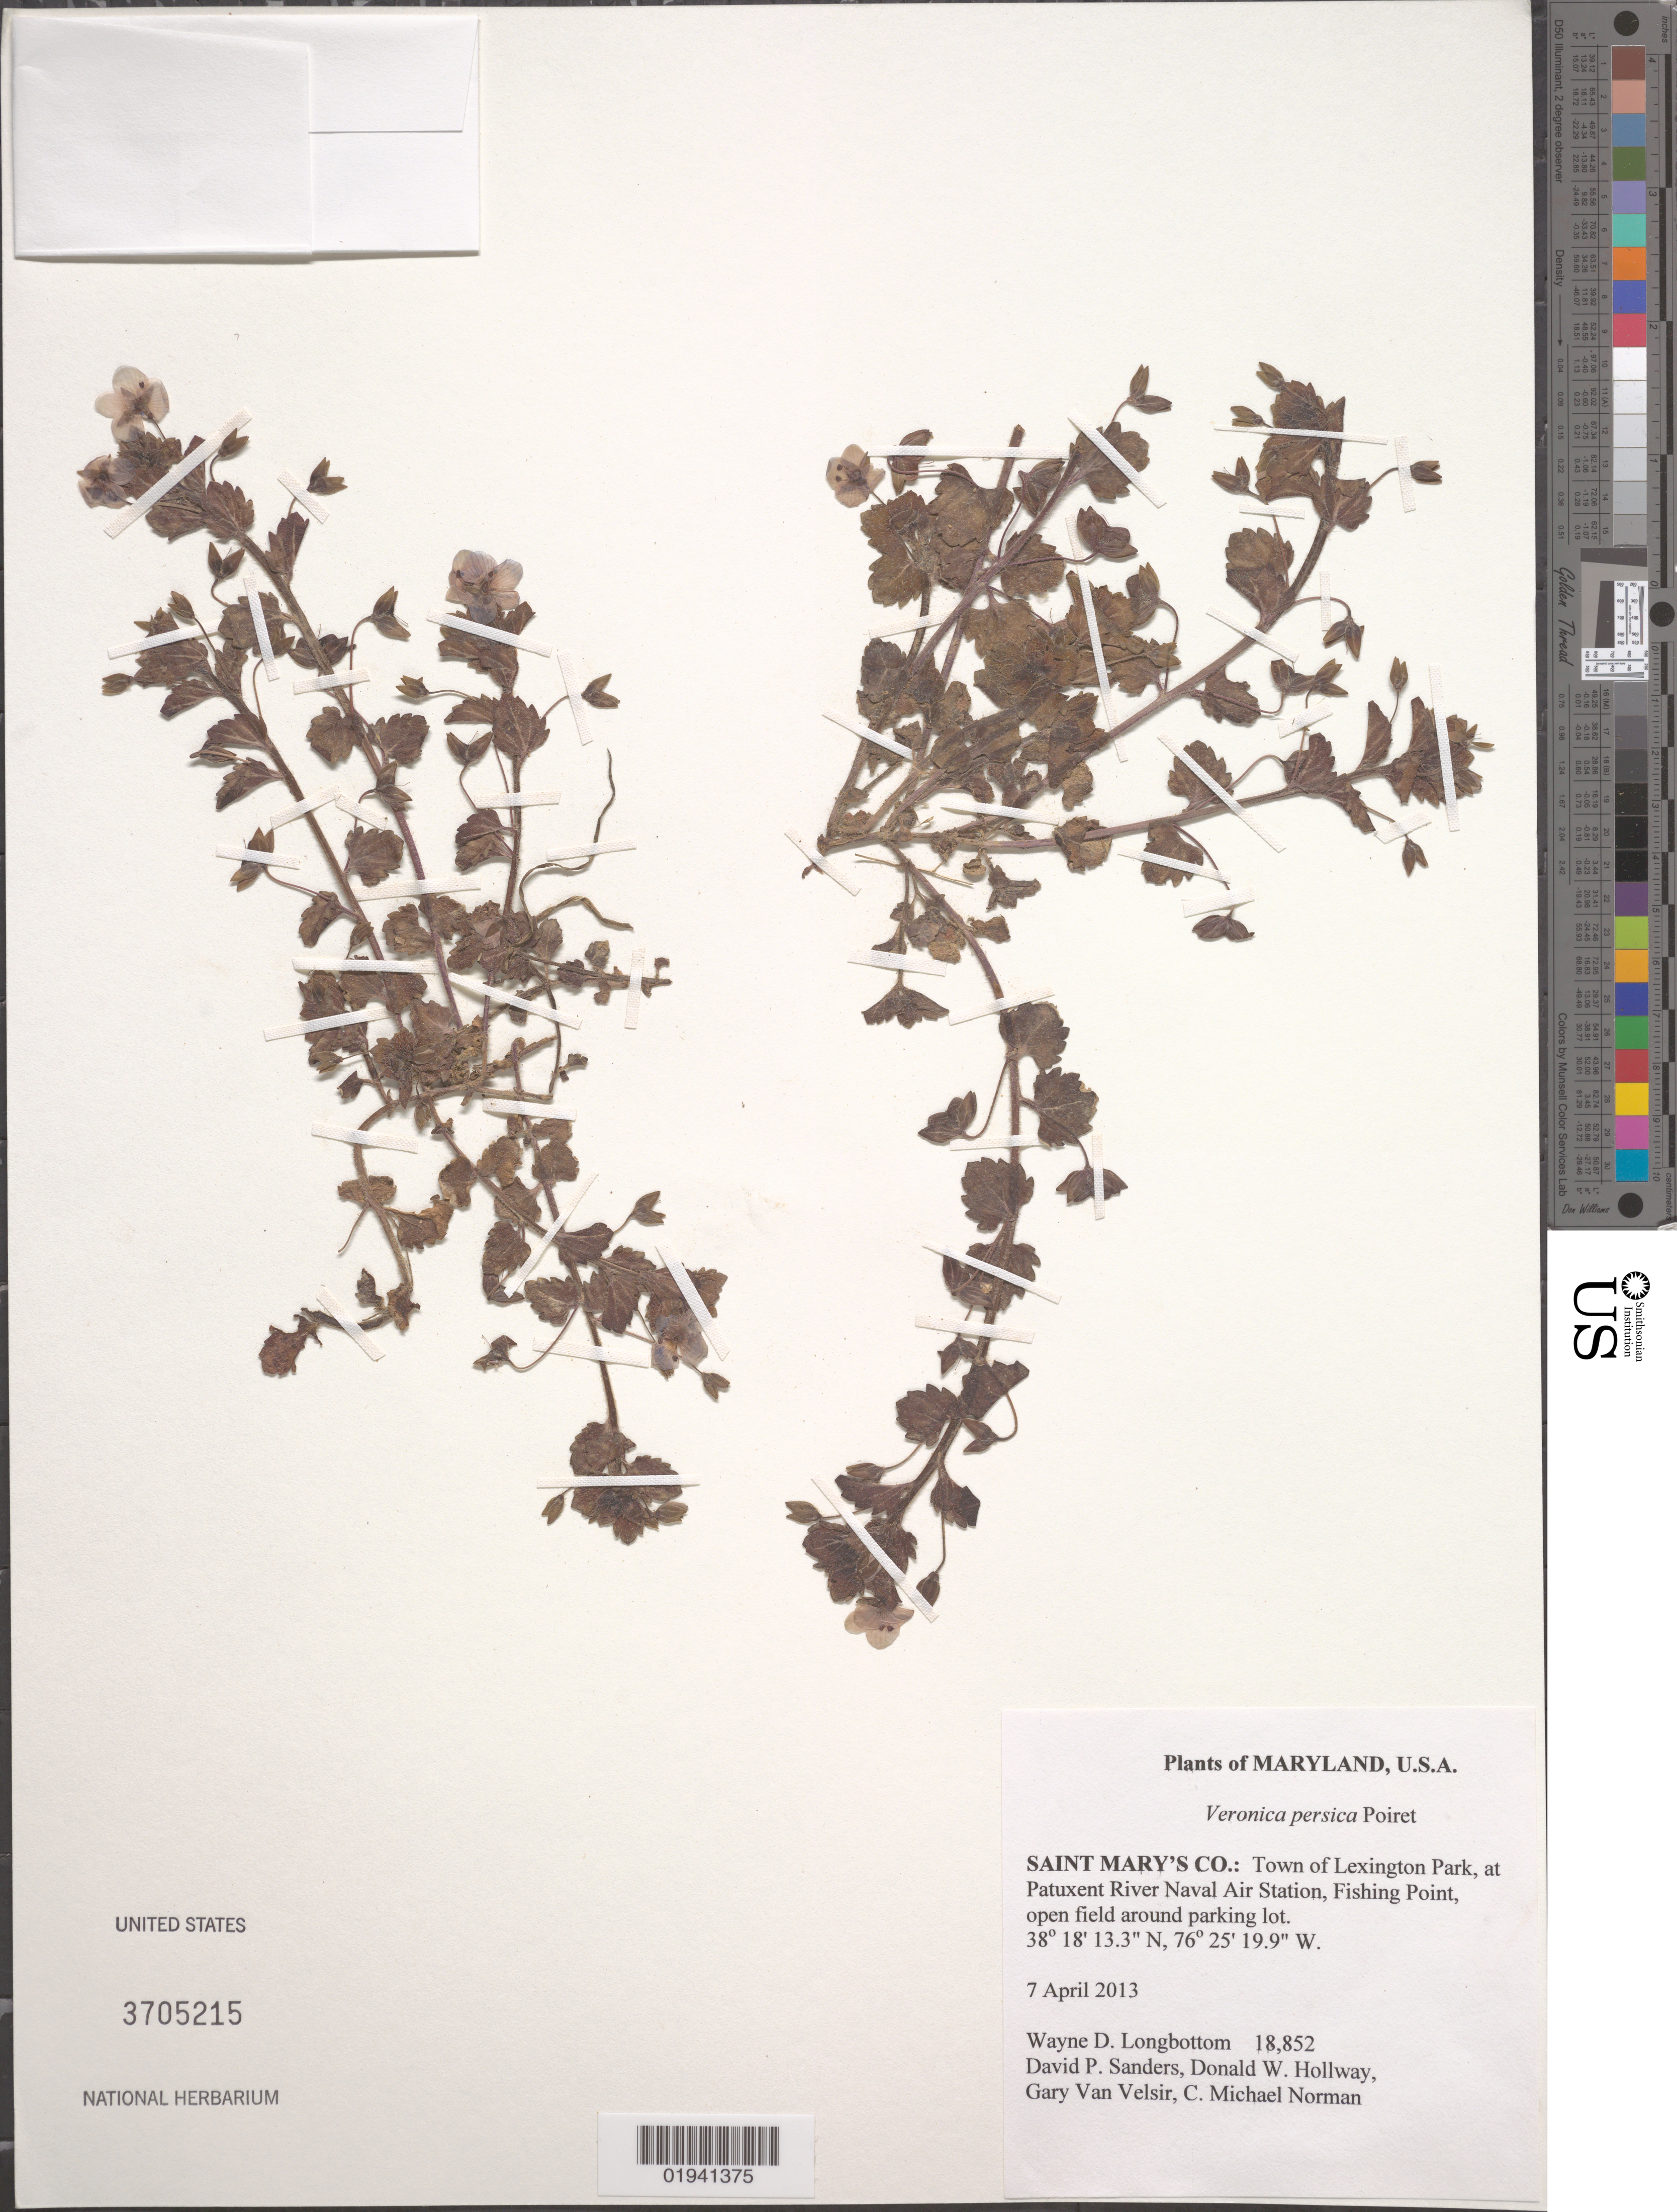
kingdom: Plantae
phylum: Tracheophyta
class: Magnoliopsida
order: Lamiales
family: Plantaginaceae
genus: Veronica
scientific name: Veronica persica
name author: Poir.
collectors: W. D. Longbottom, D. Sanders, D. Hollway, G. Van Velsir & C. Norman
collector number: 18852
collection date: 2013-04-07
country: United States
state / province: Maryland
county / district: St. Mary's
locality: Lexington Park, at Patuxent River Naval Air Station, Fishing Point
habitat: open field around parking lot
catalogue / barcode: US 3705215